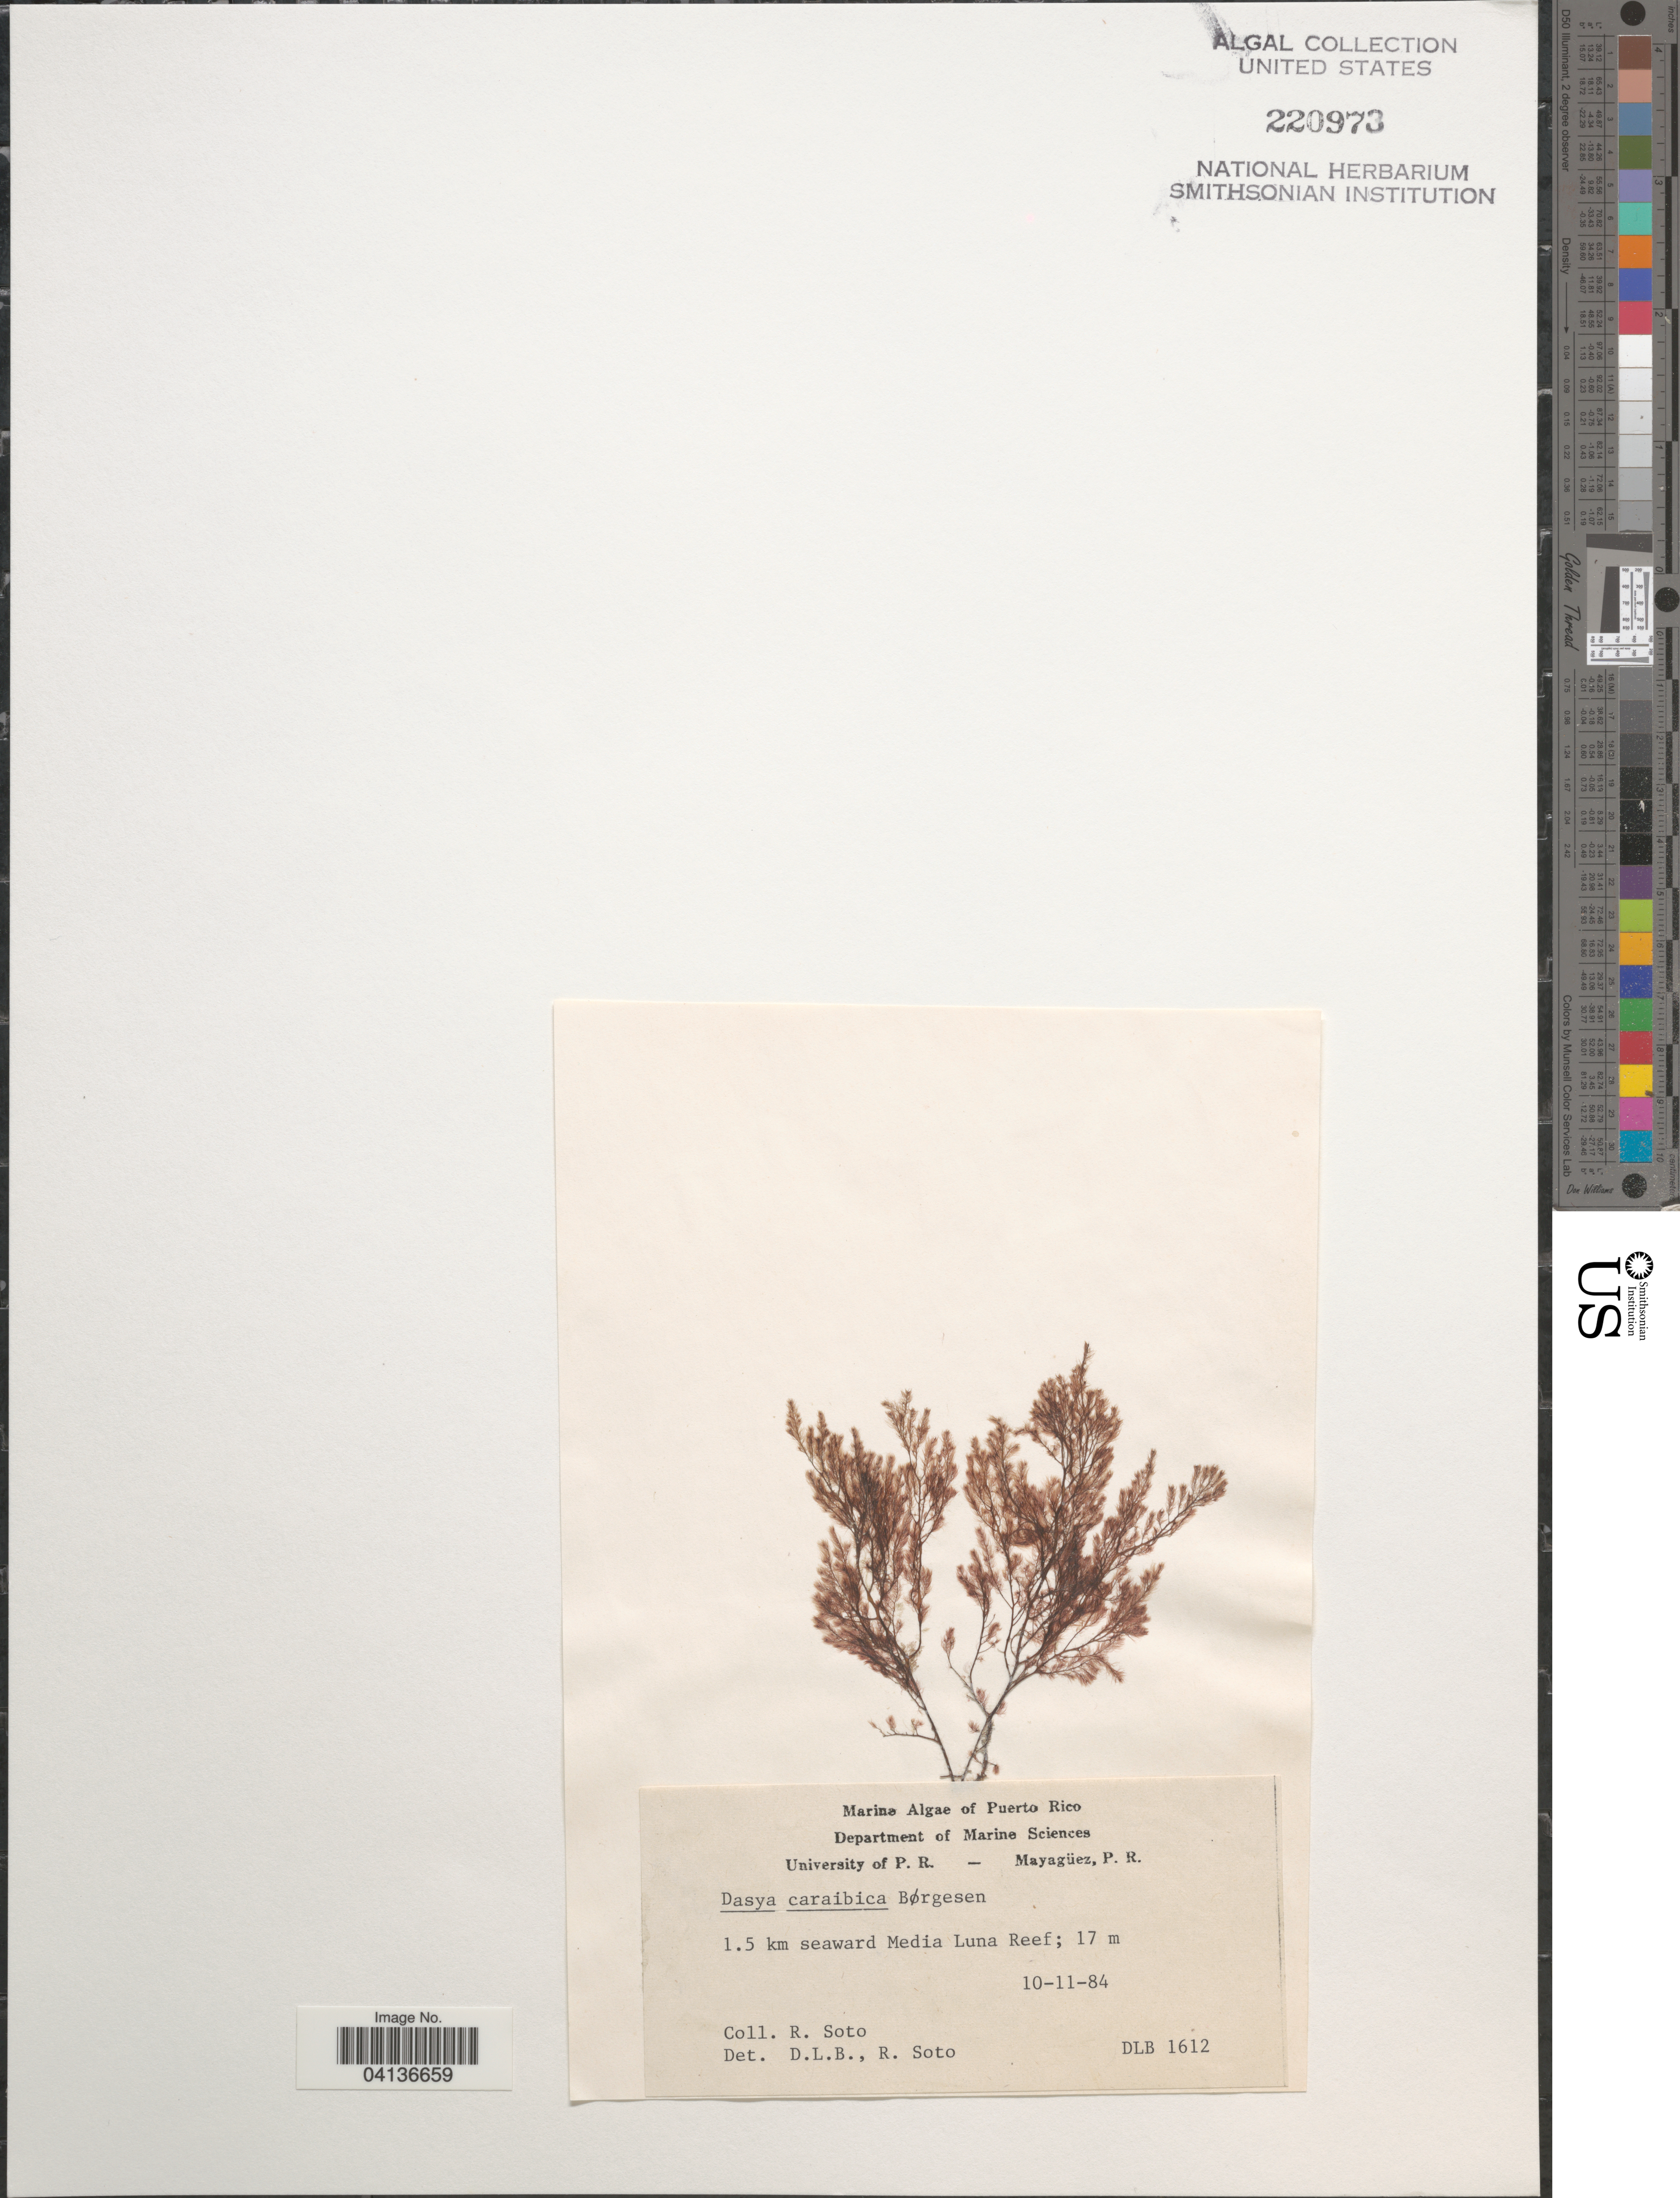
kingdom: Plantae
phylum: Rhodophyta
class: Florideophyceae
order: Ceramiales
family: Dasyaceae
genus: Dasya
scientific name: Dasya caraibica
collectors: R. Soto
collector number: DLB1612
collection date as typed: Transcribed d/m/y: 10/11/84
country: Puerto Rico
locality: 1.5 km seaward Media Luna Reef.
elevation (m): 17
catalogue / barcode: US 220973